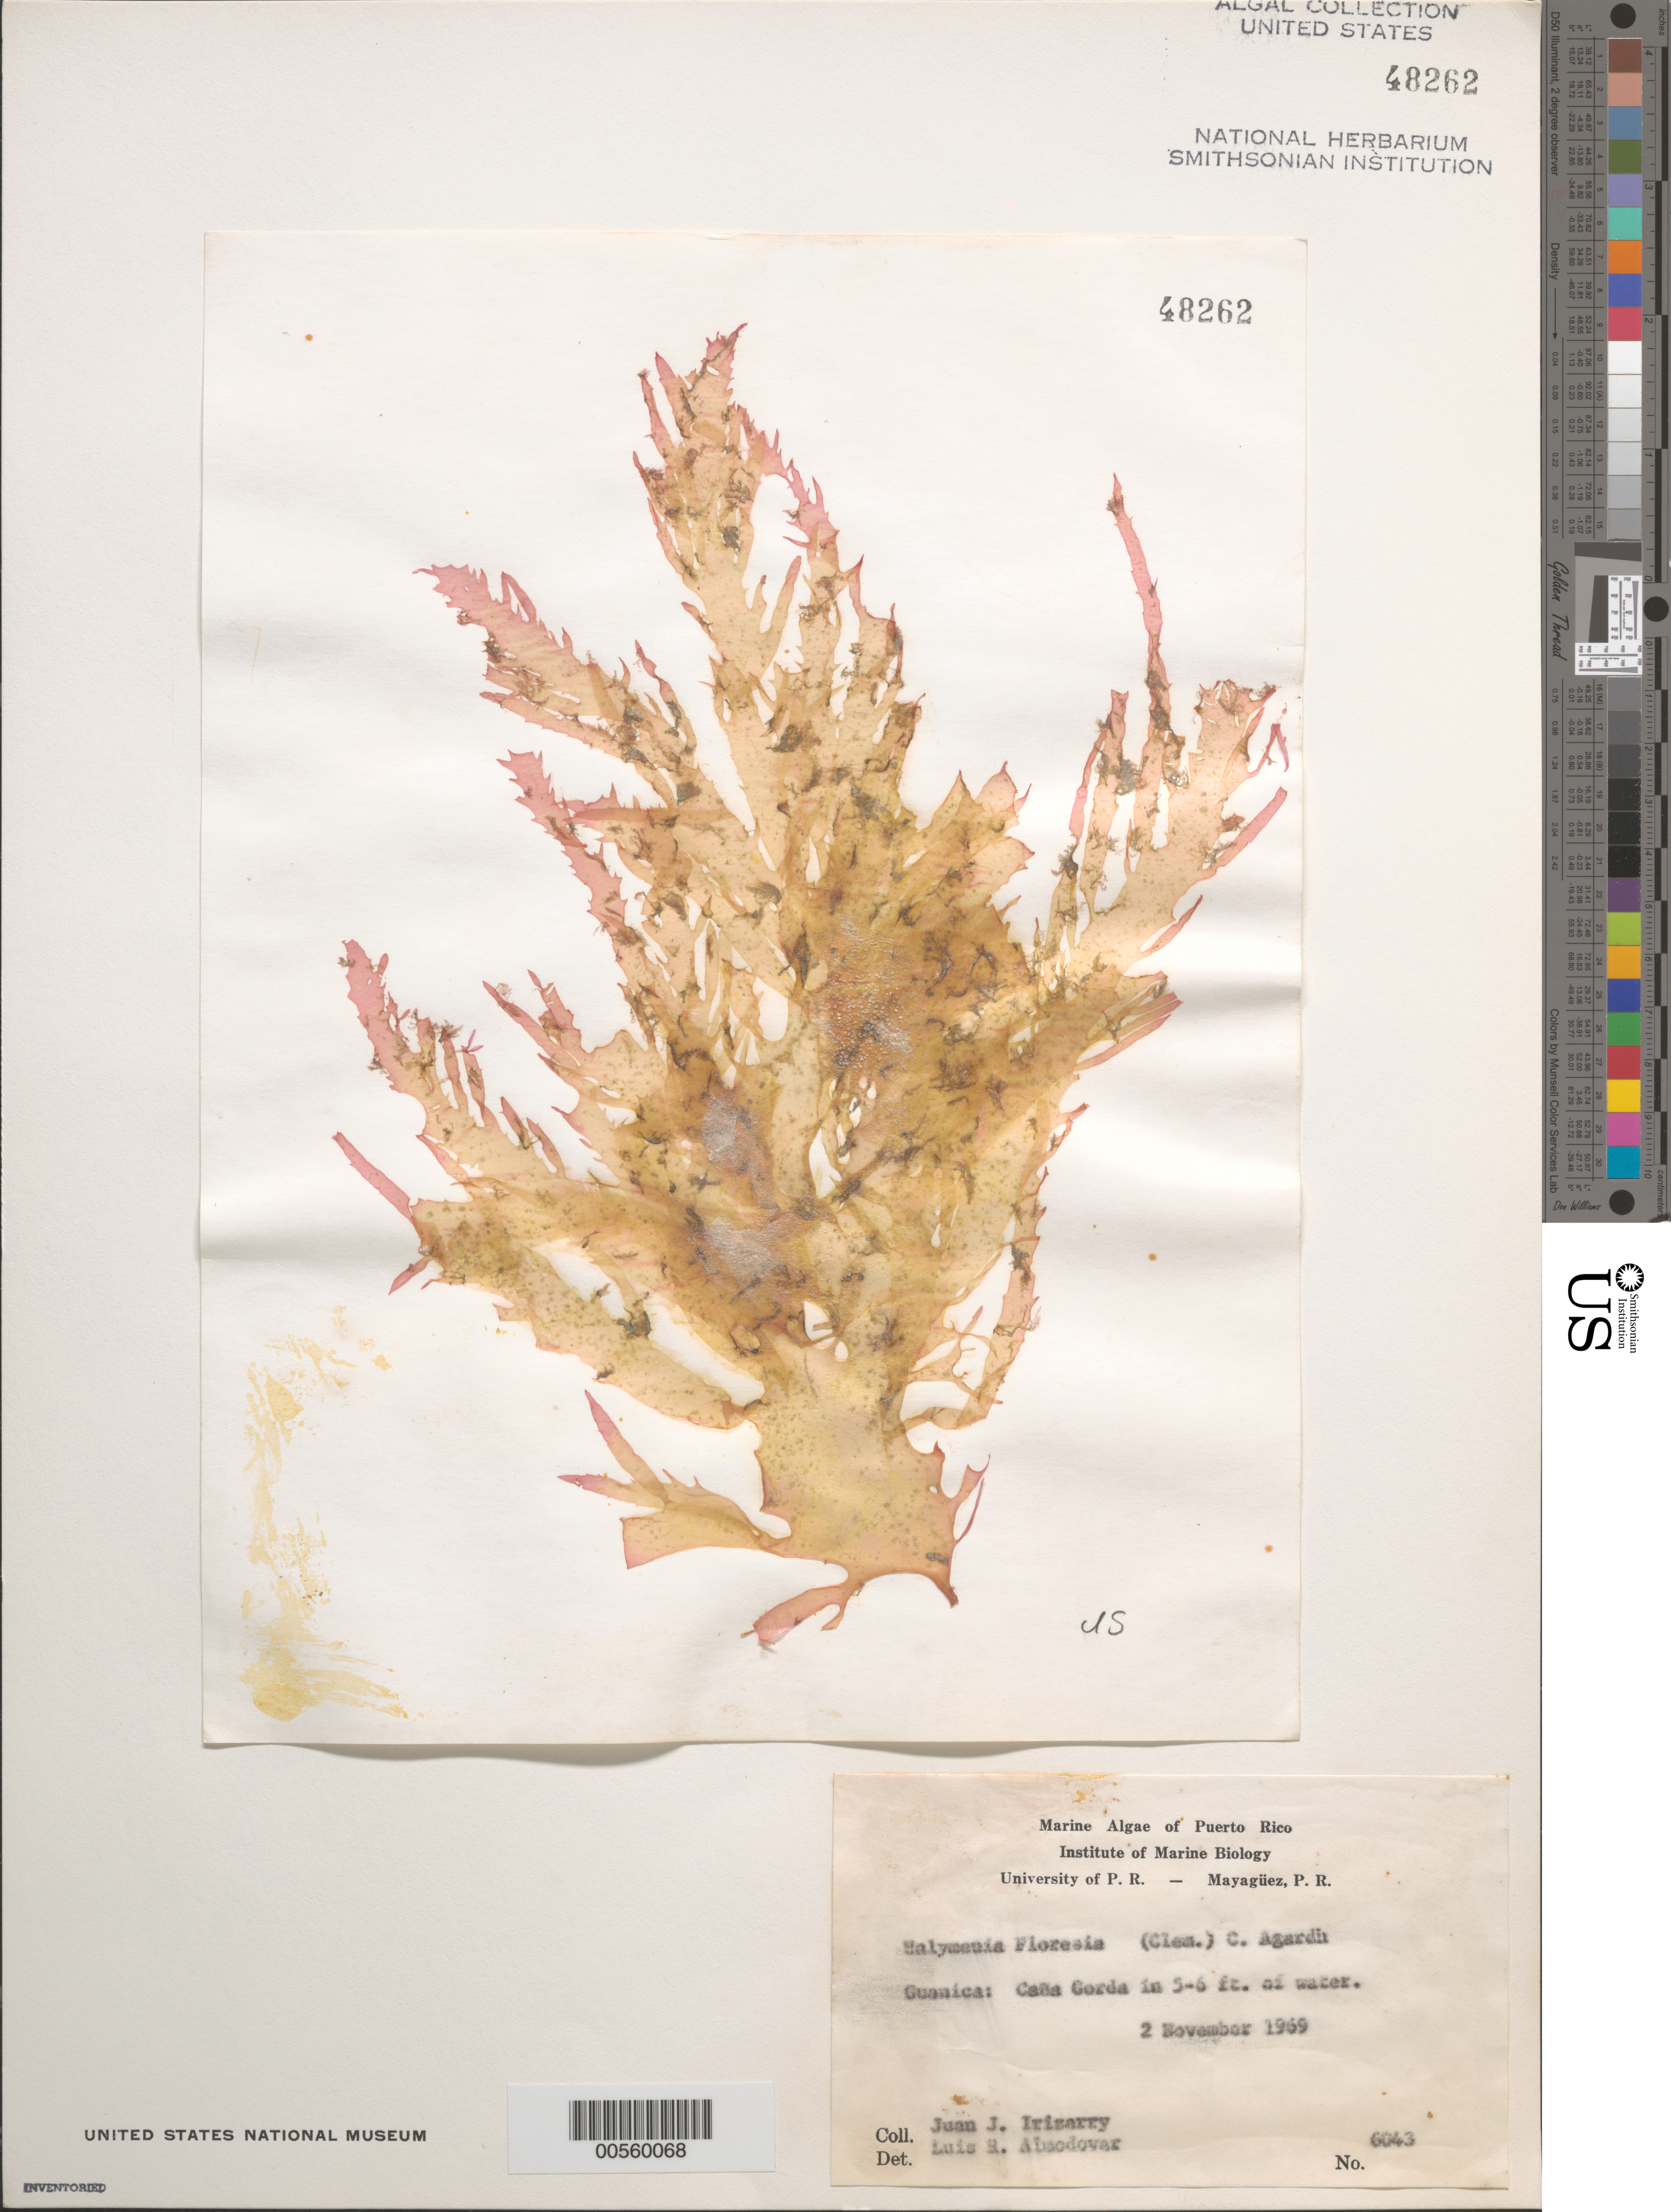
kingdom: Plantae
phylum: Rhodophyta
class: Florideophyceae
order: Halymeniales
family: Halymeniaceae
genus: Halymenia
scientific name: Halymenia floresii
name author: (Clemente) C. Agardh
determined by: Almodovar, L. R.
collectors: J. Irizarry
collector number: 6043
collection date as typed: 02 Nov 1969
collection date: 1969-11-02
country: Puerto Rico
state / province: Guanica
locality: Cana gorda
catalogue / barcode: US 48262